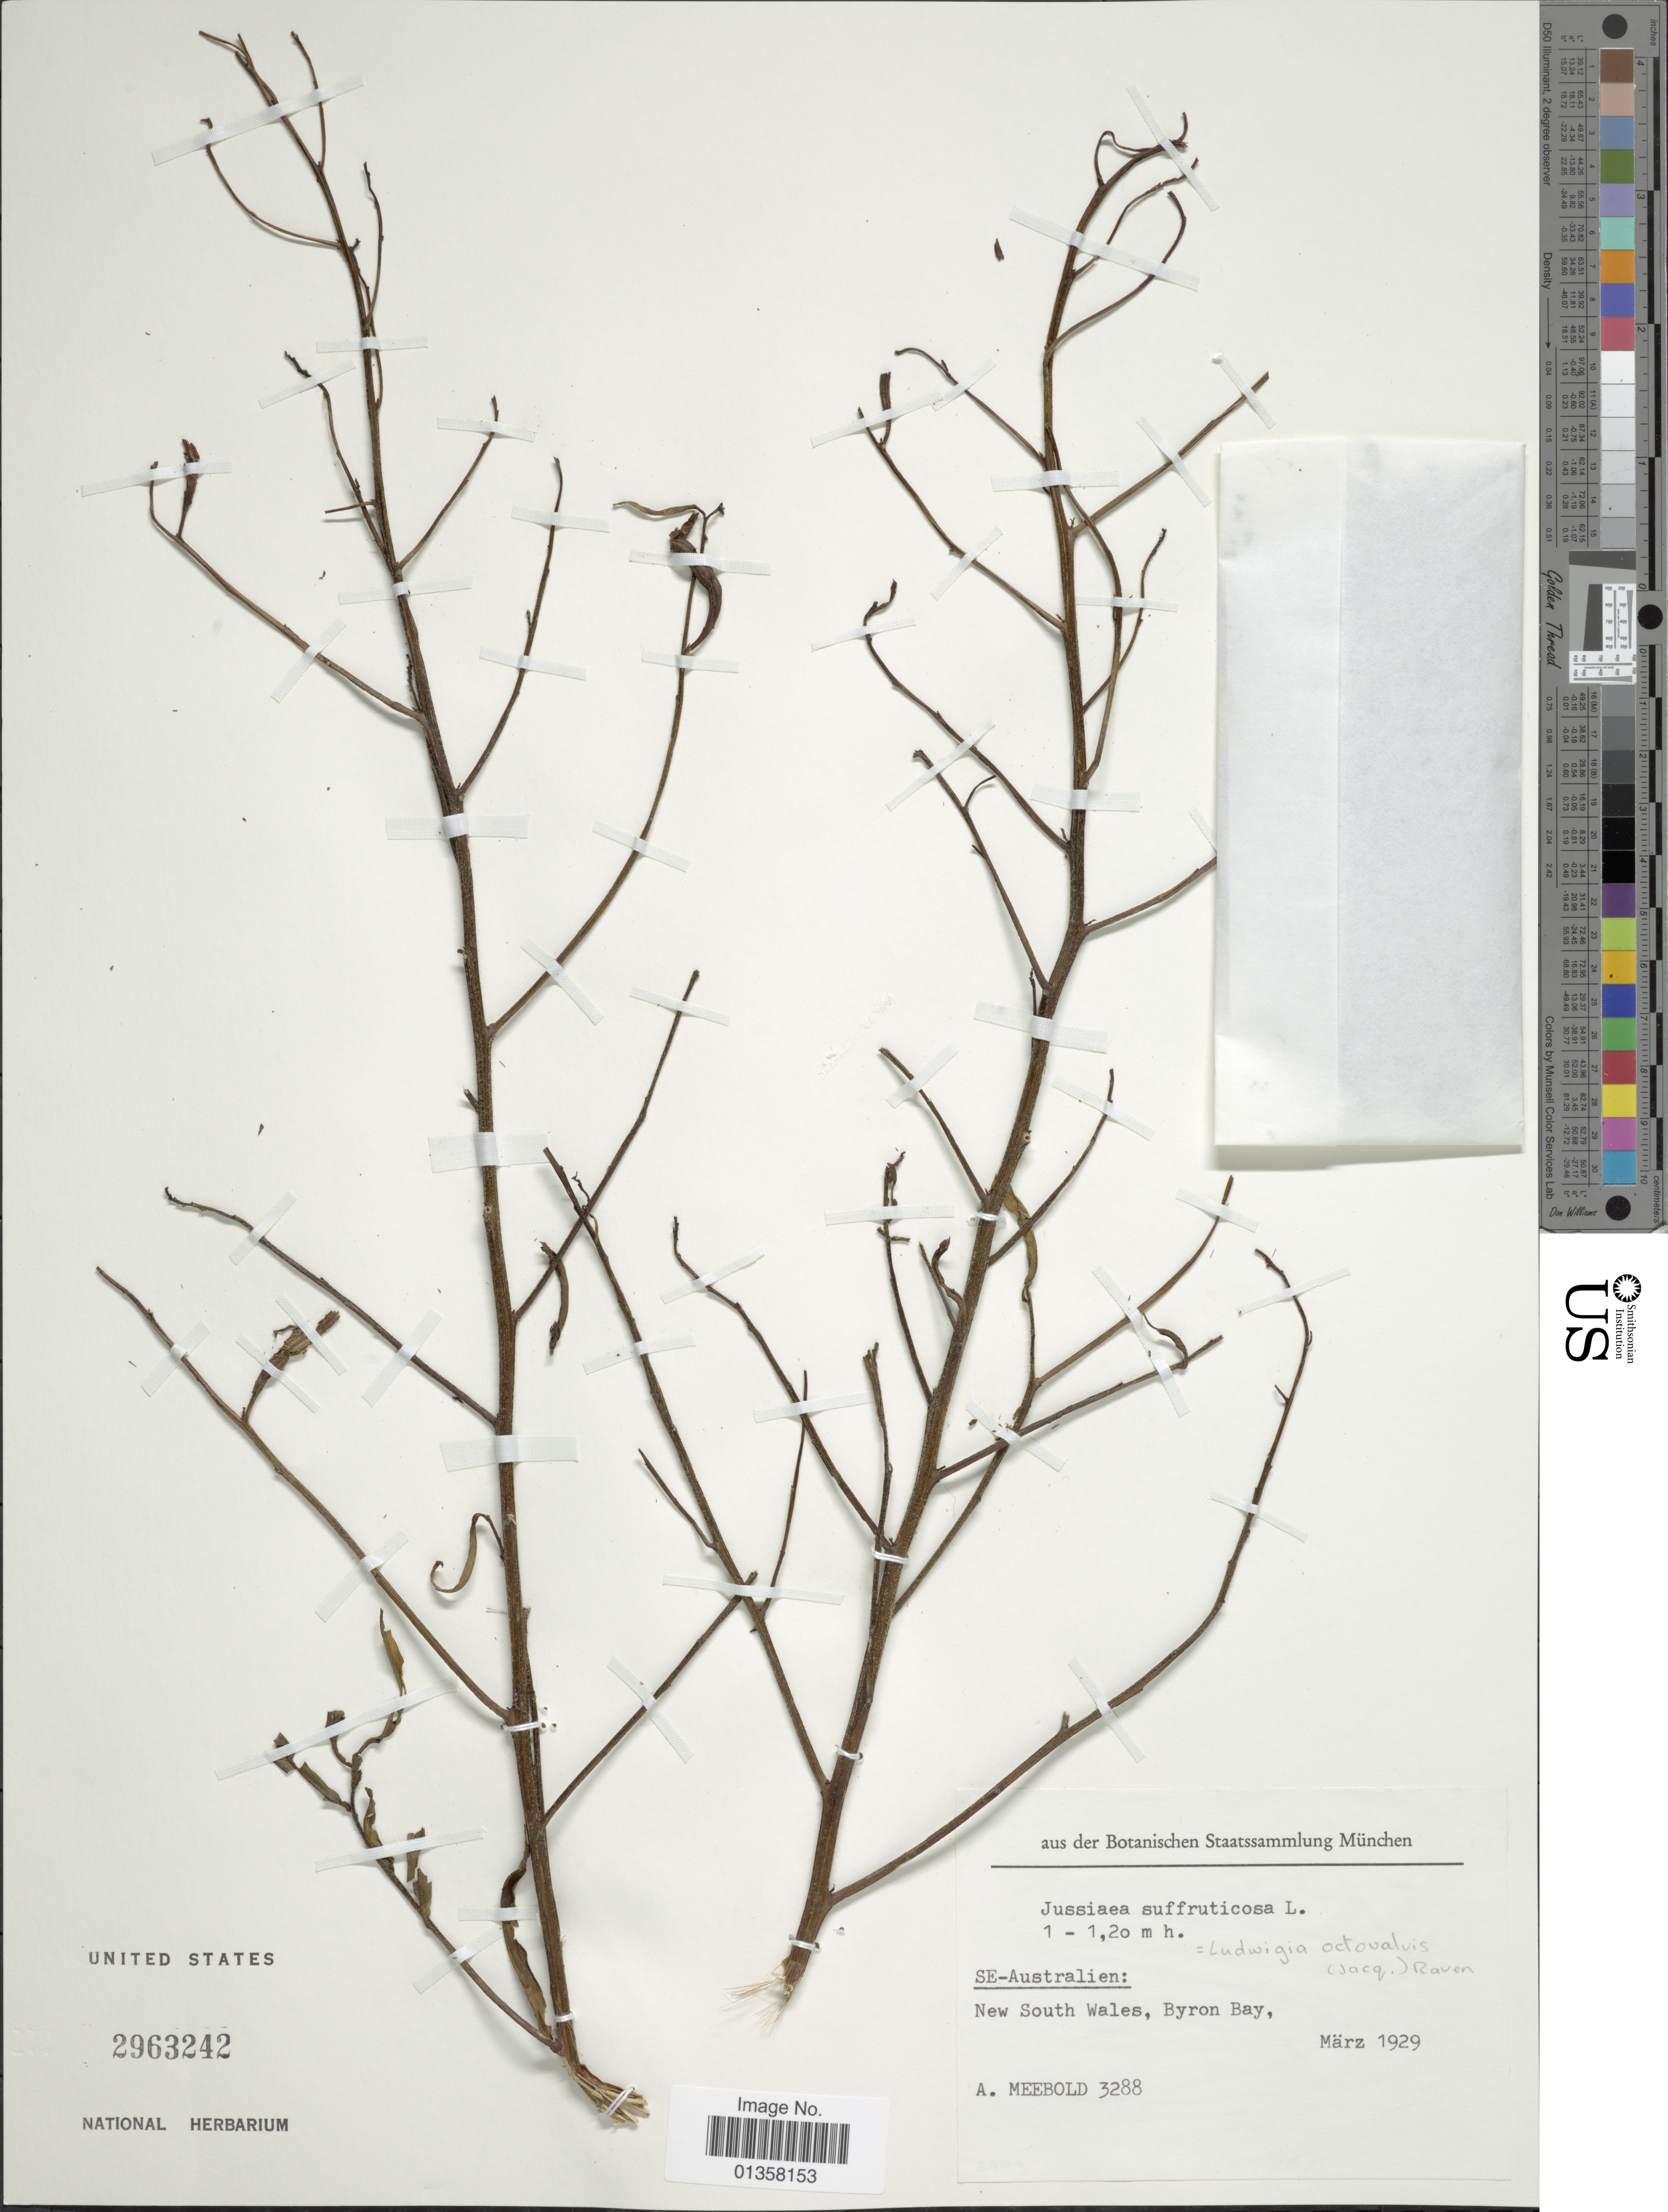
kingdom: Plantae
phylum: Tracheophyta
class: Magnoliopsida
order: Myrtales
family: Onagraceae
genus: Ludwigia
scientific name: Ludwigia octovalvis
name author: (Jacq.) P.H. Raven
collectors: A. Meebold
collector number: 3288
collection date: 1929-03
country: Australia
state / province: New South Wales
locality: SE-Australien: Byron Bay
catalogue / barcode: US 2963242